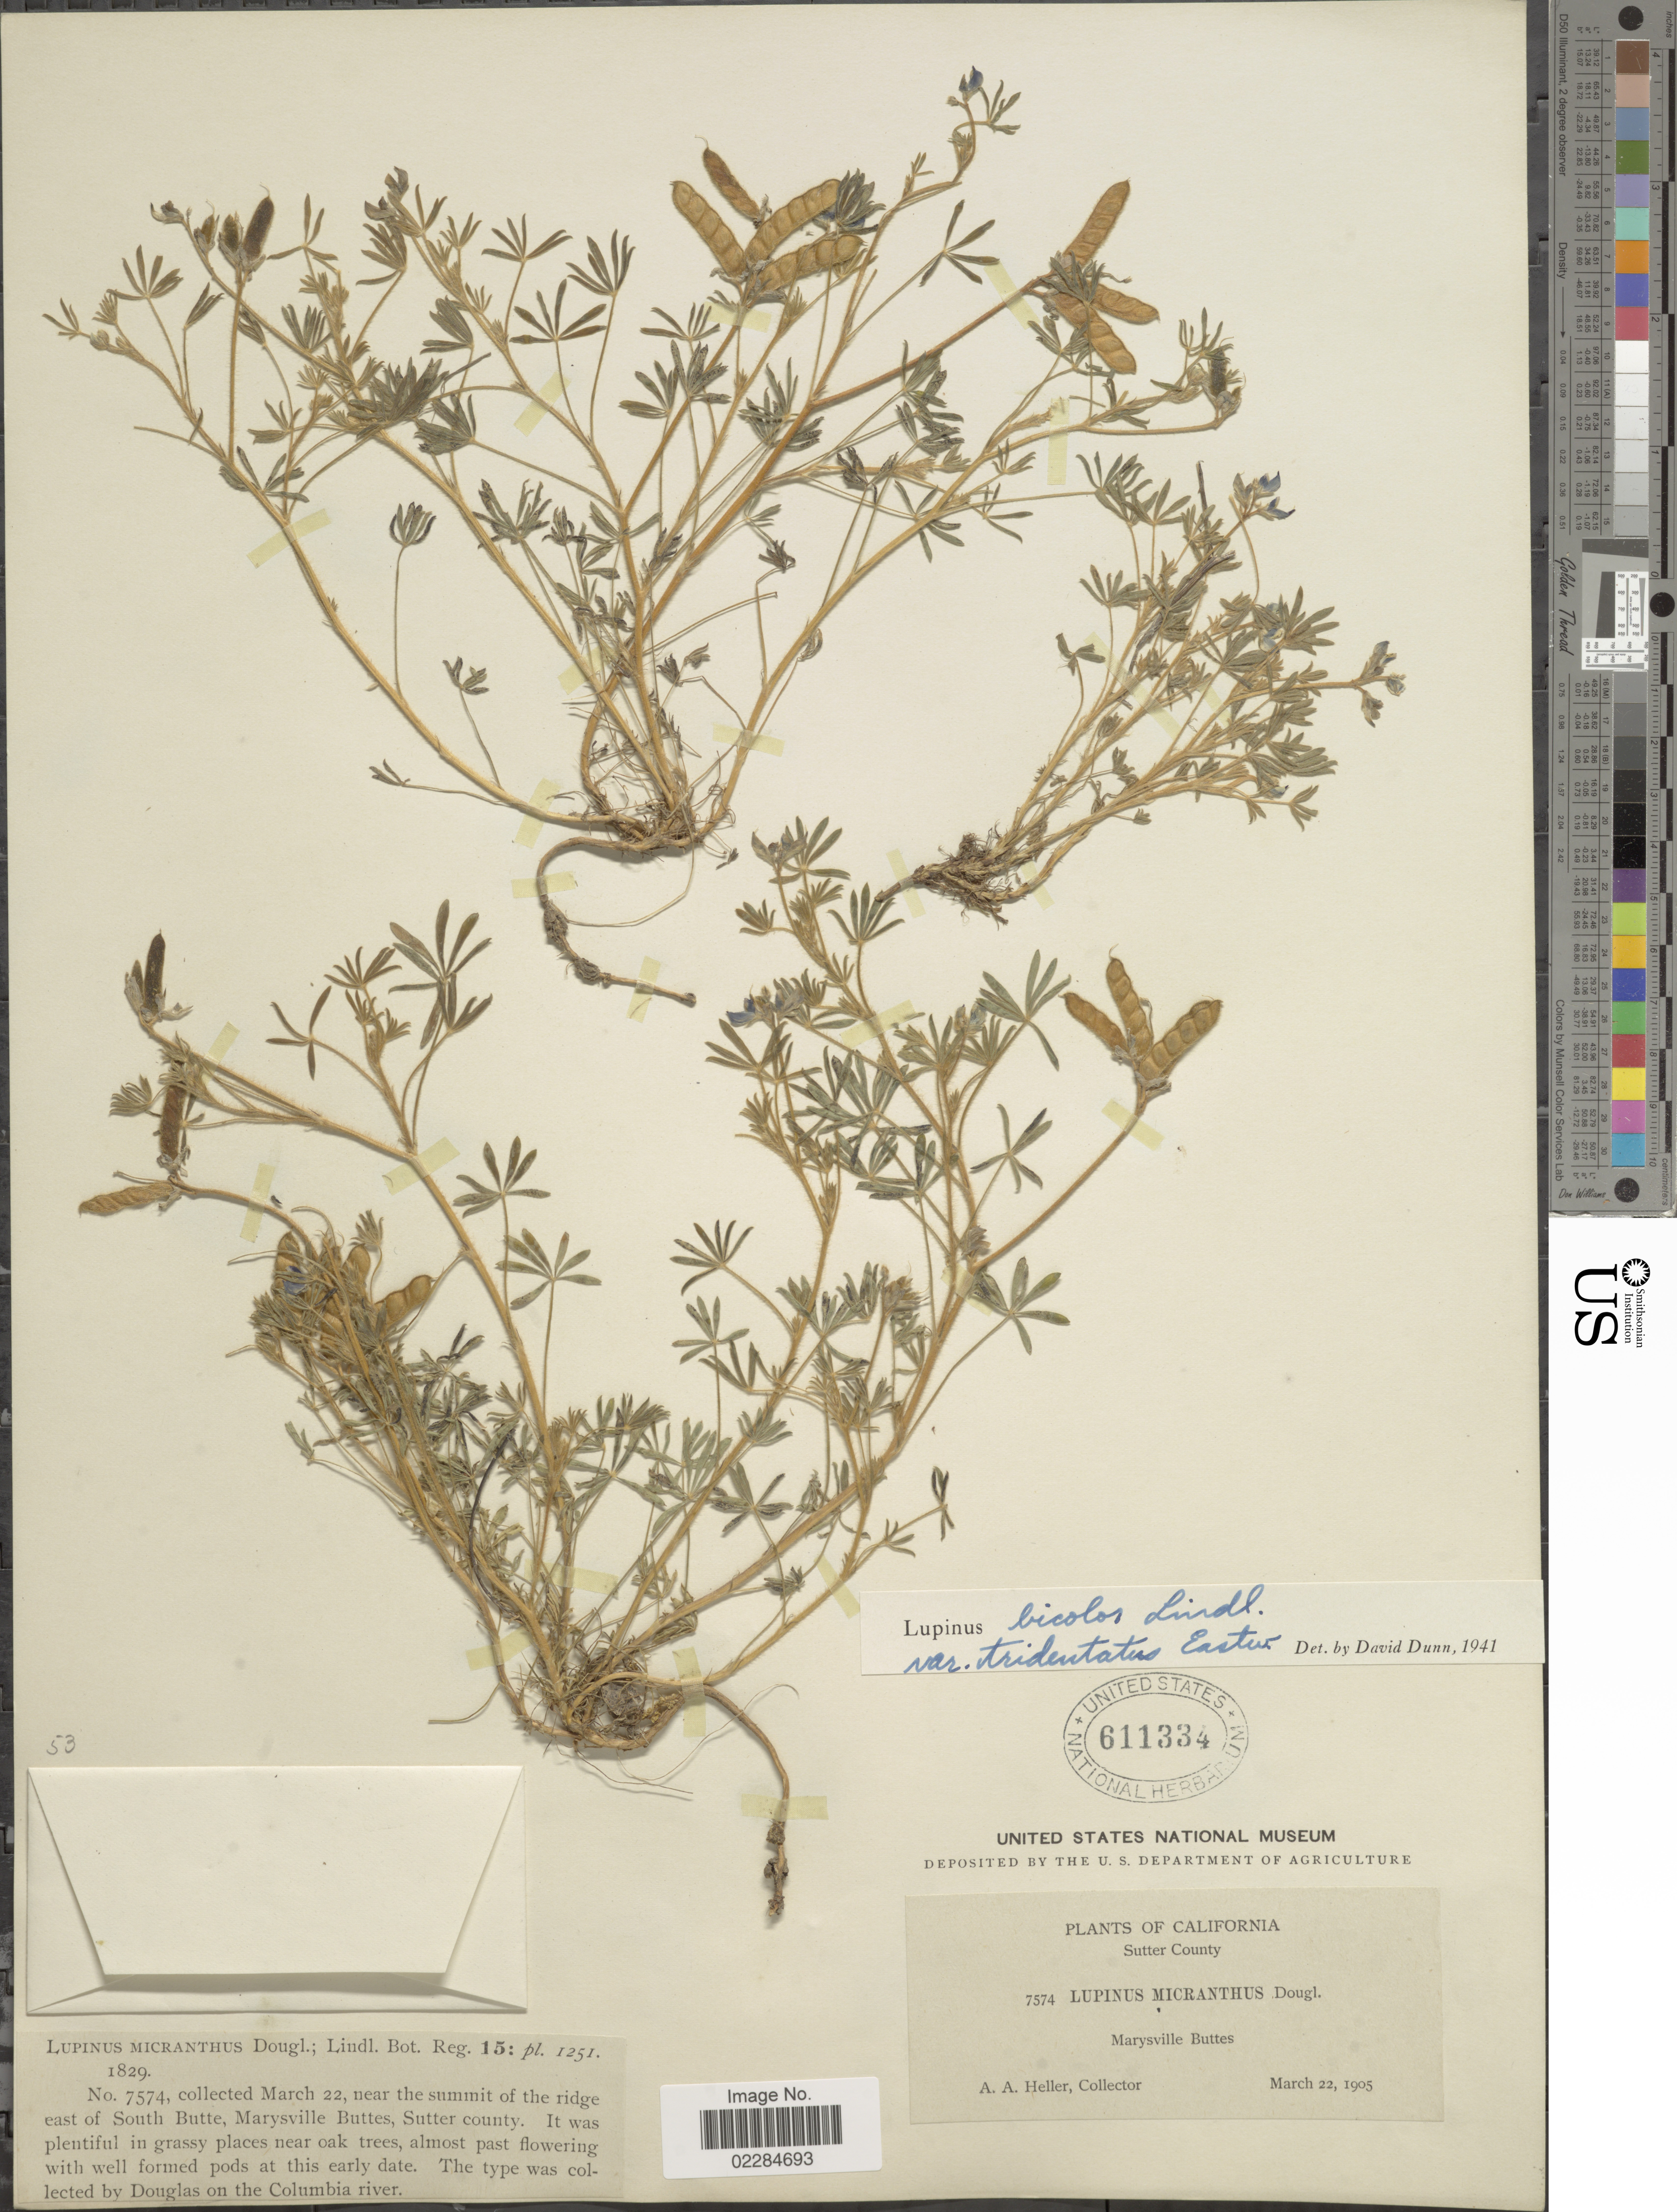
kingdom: Plantae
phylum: Tracheophyta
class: Magnoliopsida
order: Fabales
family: Fabaceae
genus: Lupinus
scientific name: Lupinus bicolor var. tridentatus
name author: Lindl.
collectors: A. A. Heller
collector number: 7574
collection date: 1905-03-22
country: United States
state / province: California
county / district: Sutter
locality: Near the summit of the ridge east of South Butte, Marysville Buttes, Sutter County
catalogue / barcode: US 611334